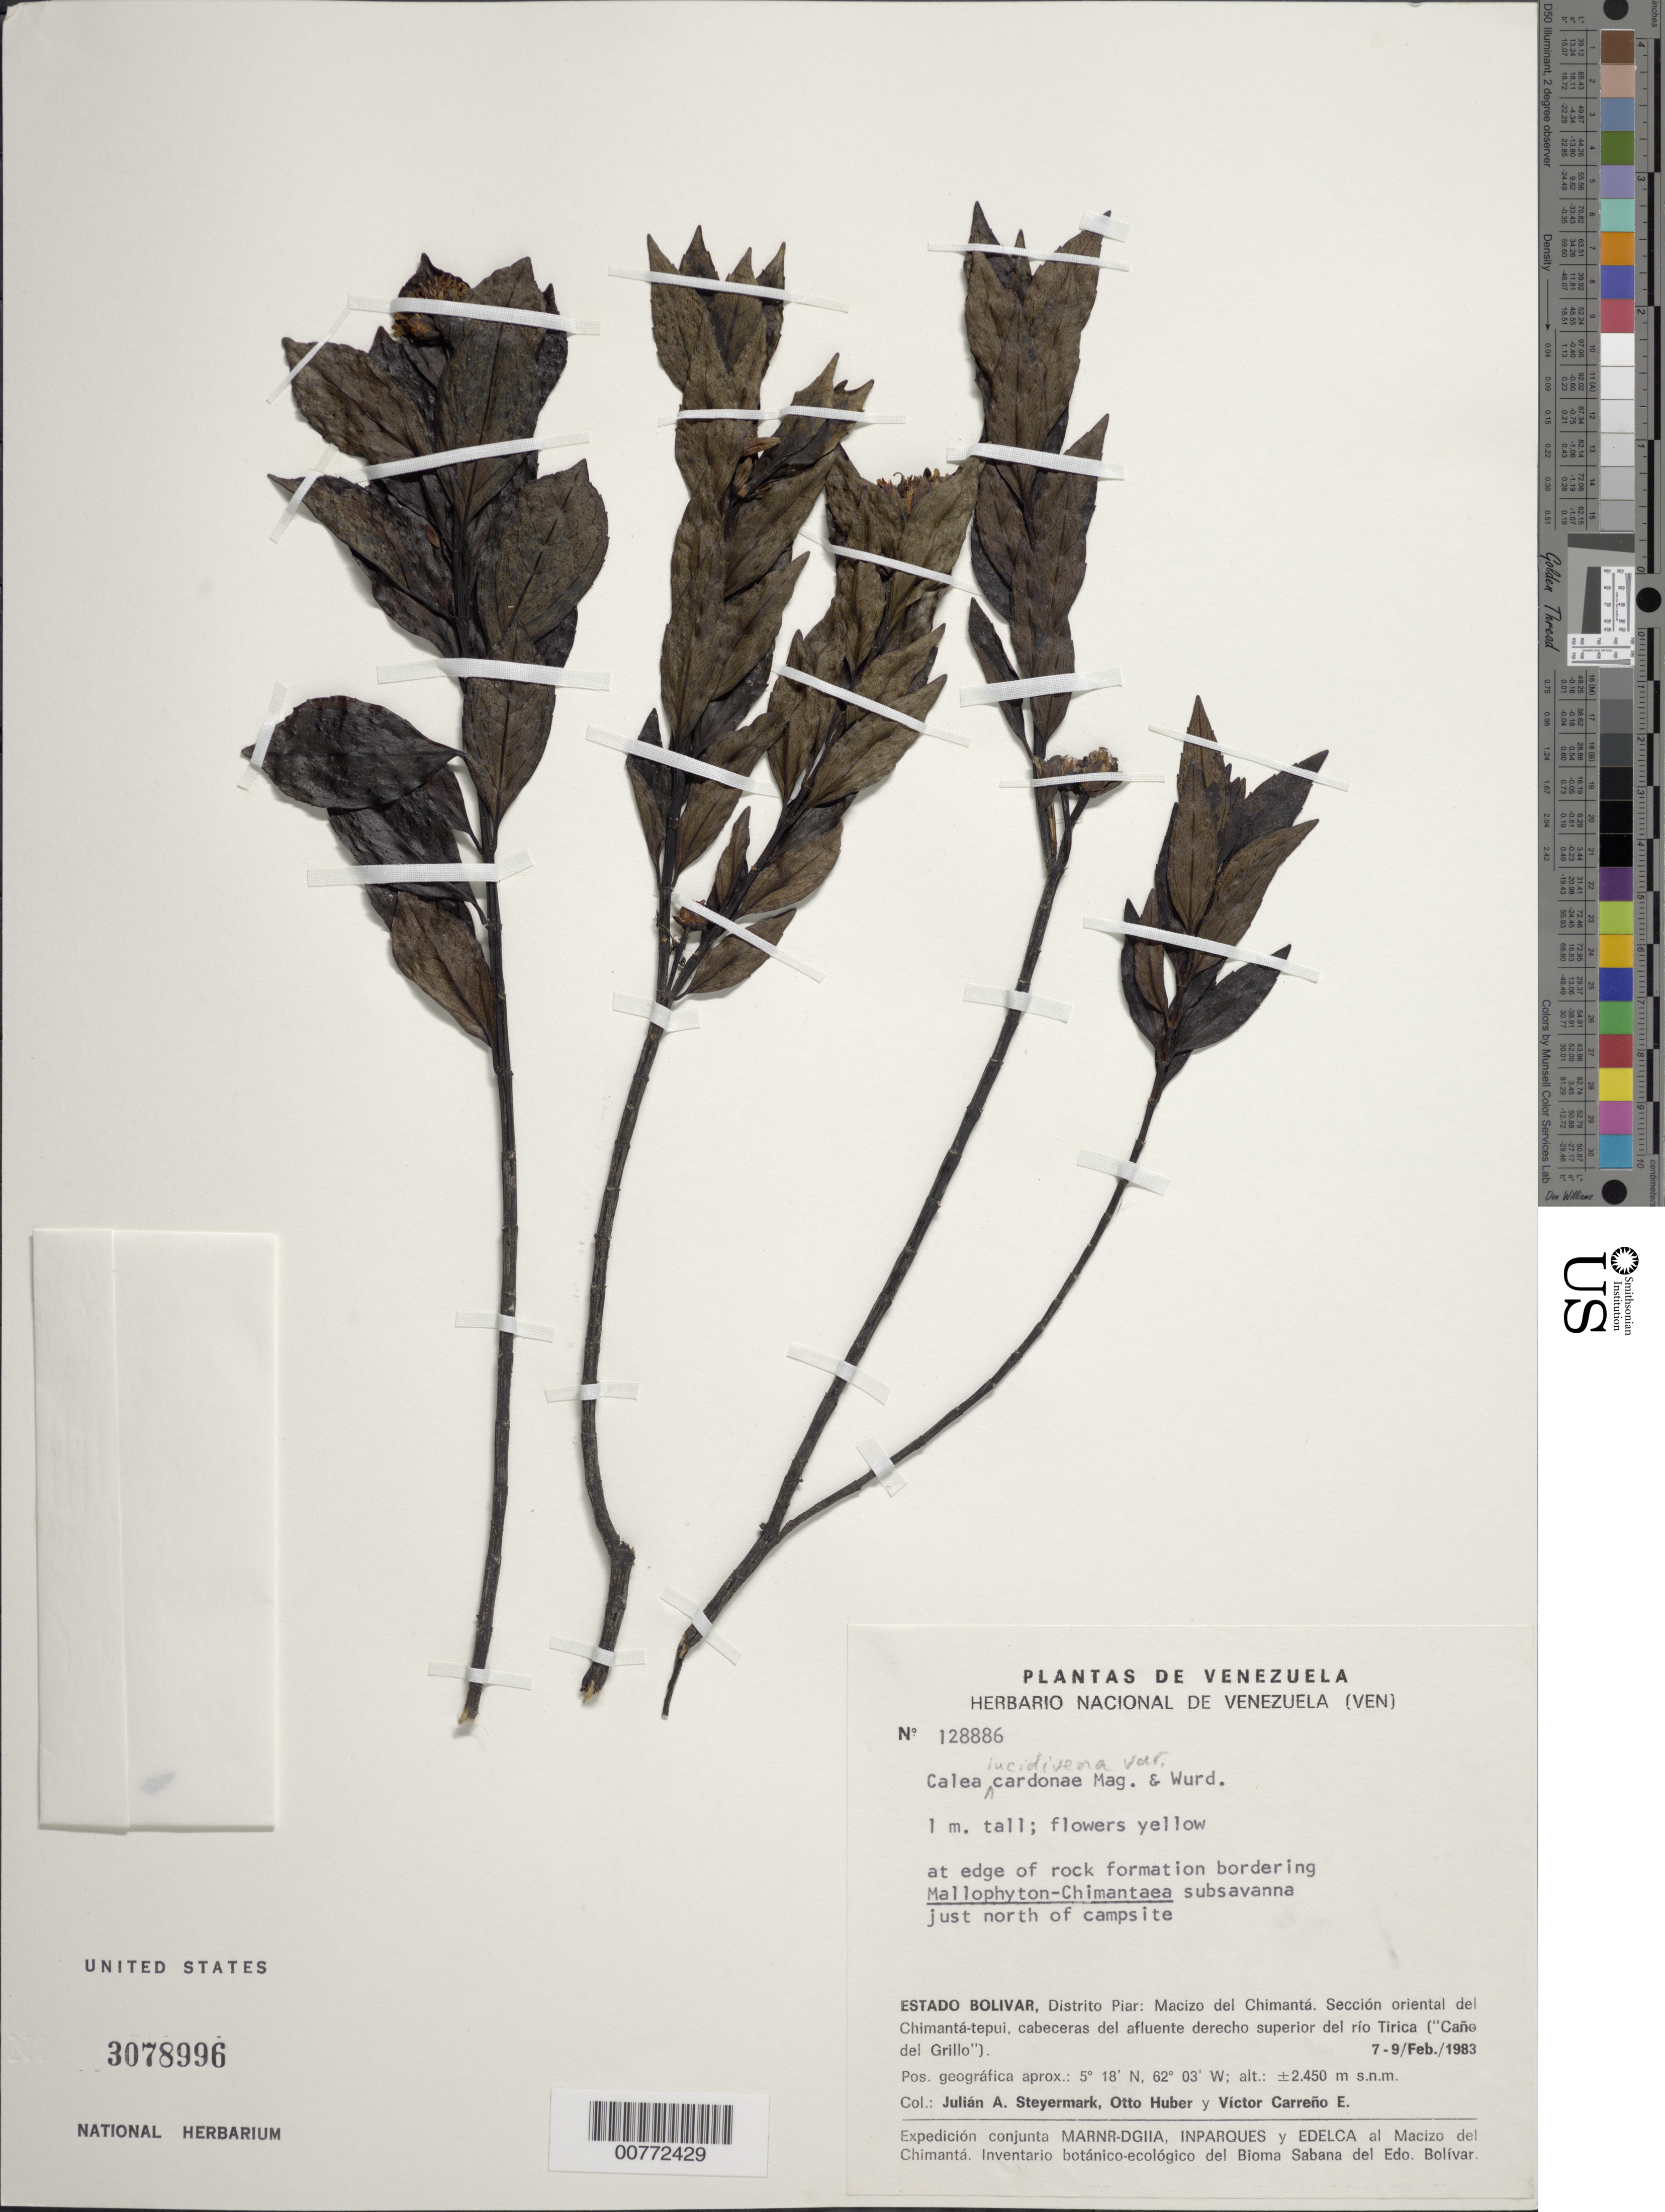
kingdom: Plantae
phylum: Tracheophyta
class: Magnoliopsida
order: Asterales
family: Asteraceae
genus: Calea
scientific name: Calea lucidivenia var. cardonae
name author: (Maguire & Wurdack) Pruski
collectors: J. Steyermark, O. Huber & V. Carreño E.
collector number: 128886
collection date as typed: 7-Feb-83 to 9-Feb-83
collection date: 1983-02-07/1983-02-09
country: Venezuela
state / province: Bolívar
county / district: Piar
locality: Macizo del Chimantá, sect. oriental del Chimantá-tepuí, cabeceras del afluente derecho superíor del Río Tirica (Caño del Grillo)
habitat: Edge of rock formation bordering savanna of Mallophyton & Chimantaea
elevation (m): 2450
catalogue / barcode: US 3078996